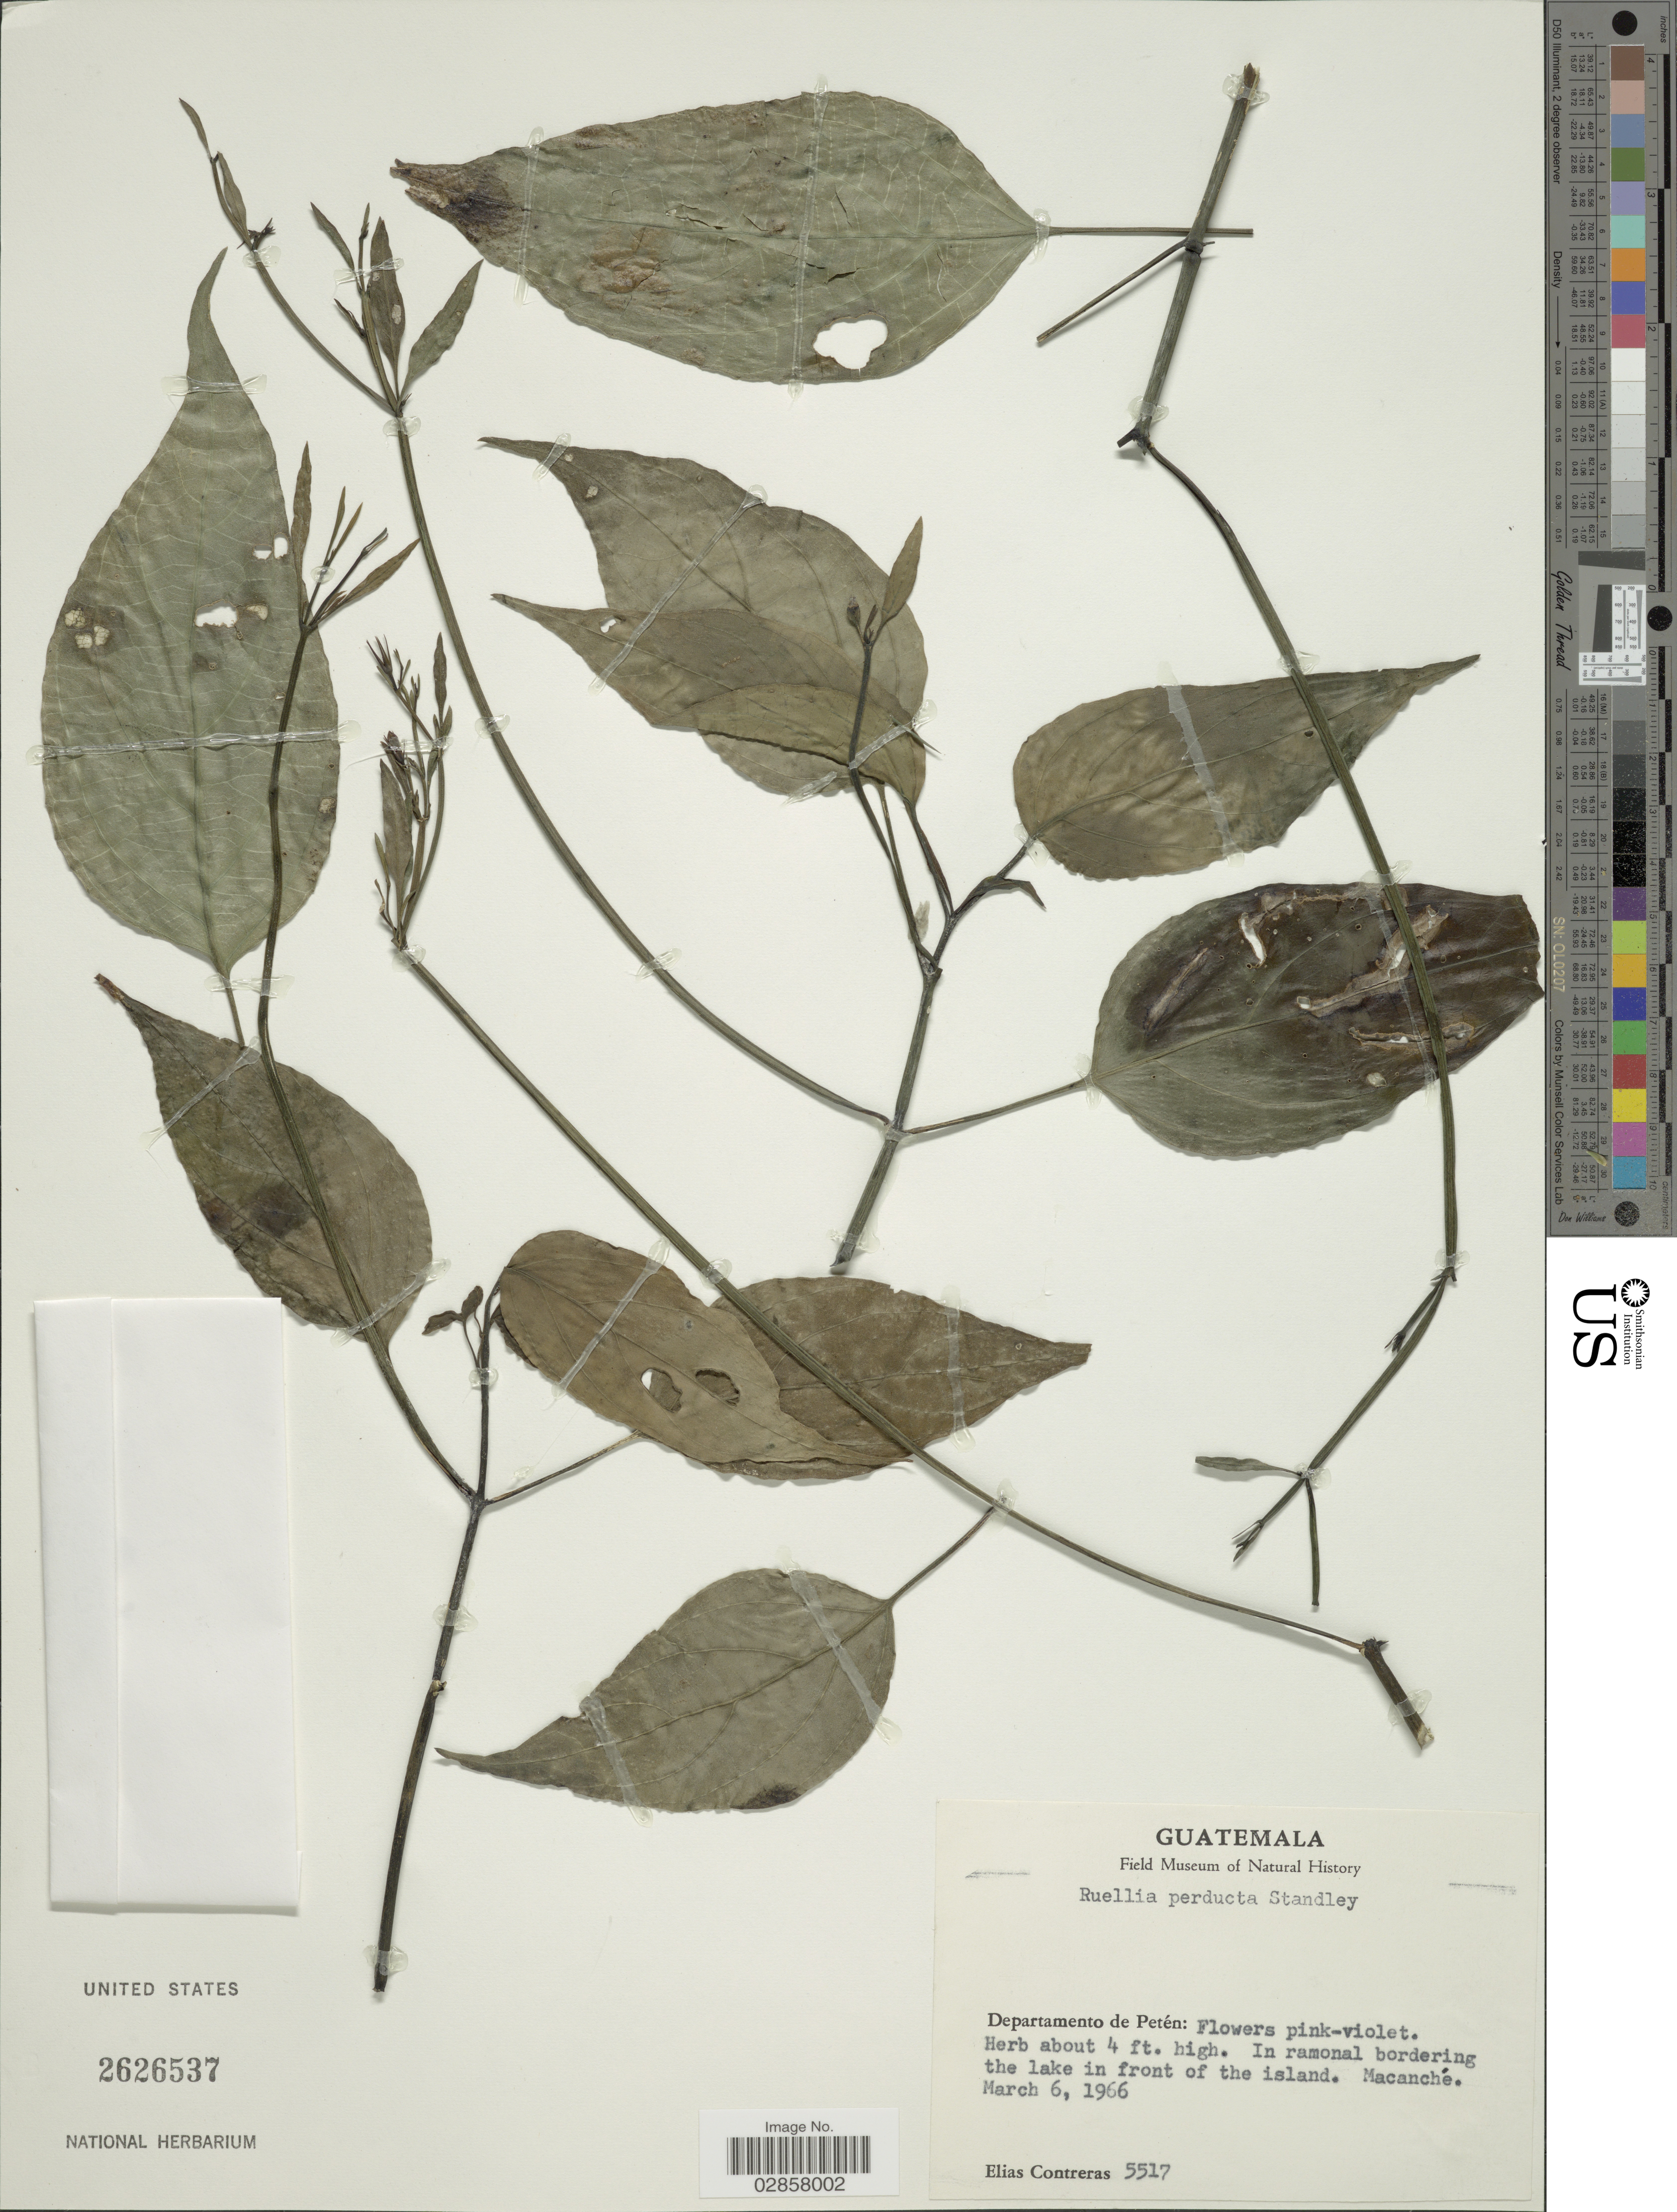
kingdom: Plantae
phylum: Tracheophyta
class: Magnoliopsida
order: Lamiales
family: Acanthaceae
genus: Ruellia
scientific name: Ruellia pereducta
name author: Standl. ex Lundell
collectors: E. Contreras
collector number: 5517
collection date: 1966-03-06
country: Guatemala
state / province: El Petén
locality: Departamento de Petén. In ramonal bordering the lake in front of the island. Macanché.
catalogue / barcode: US 2626537